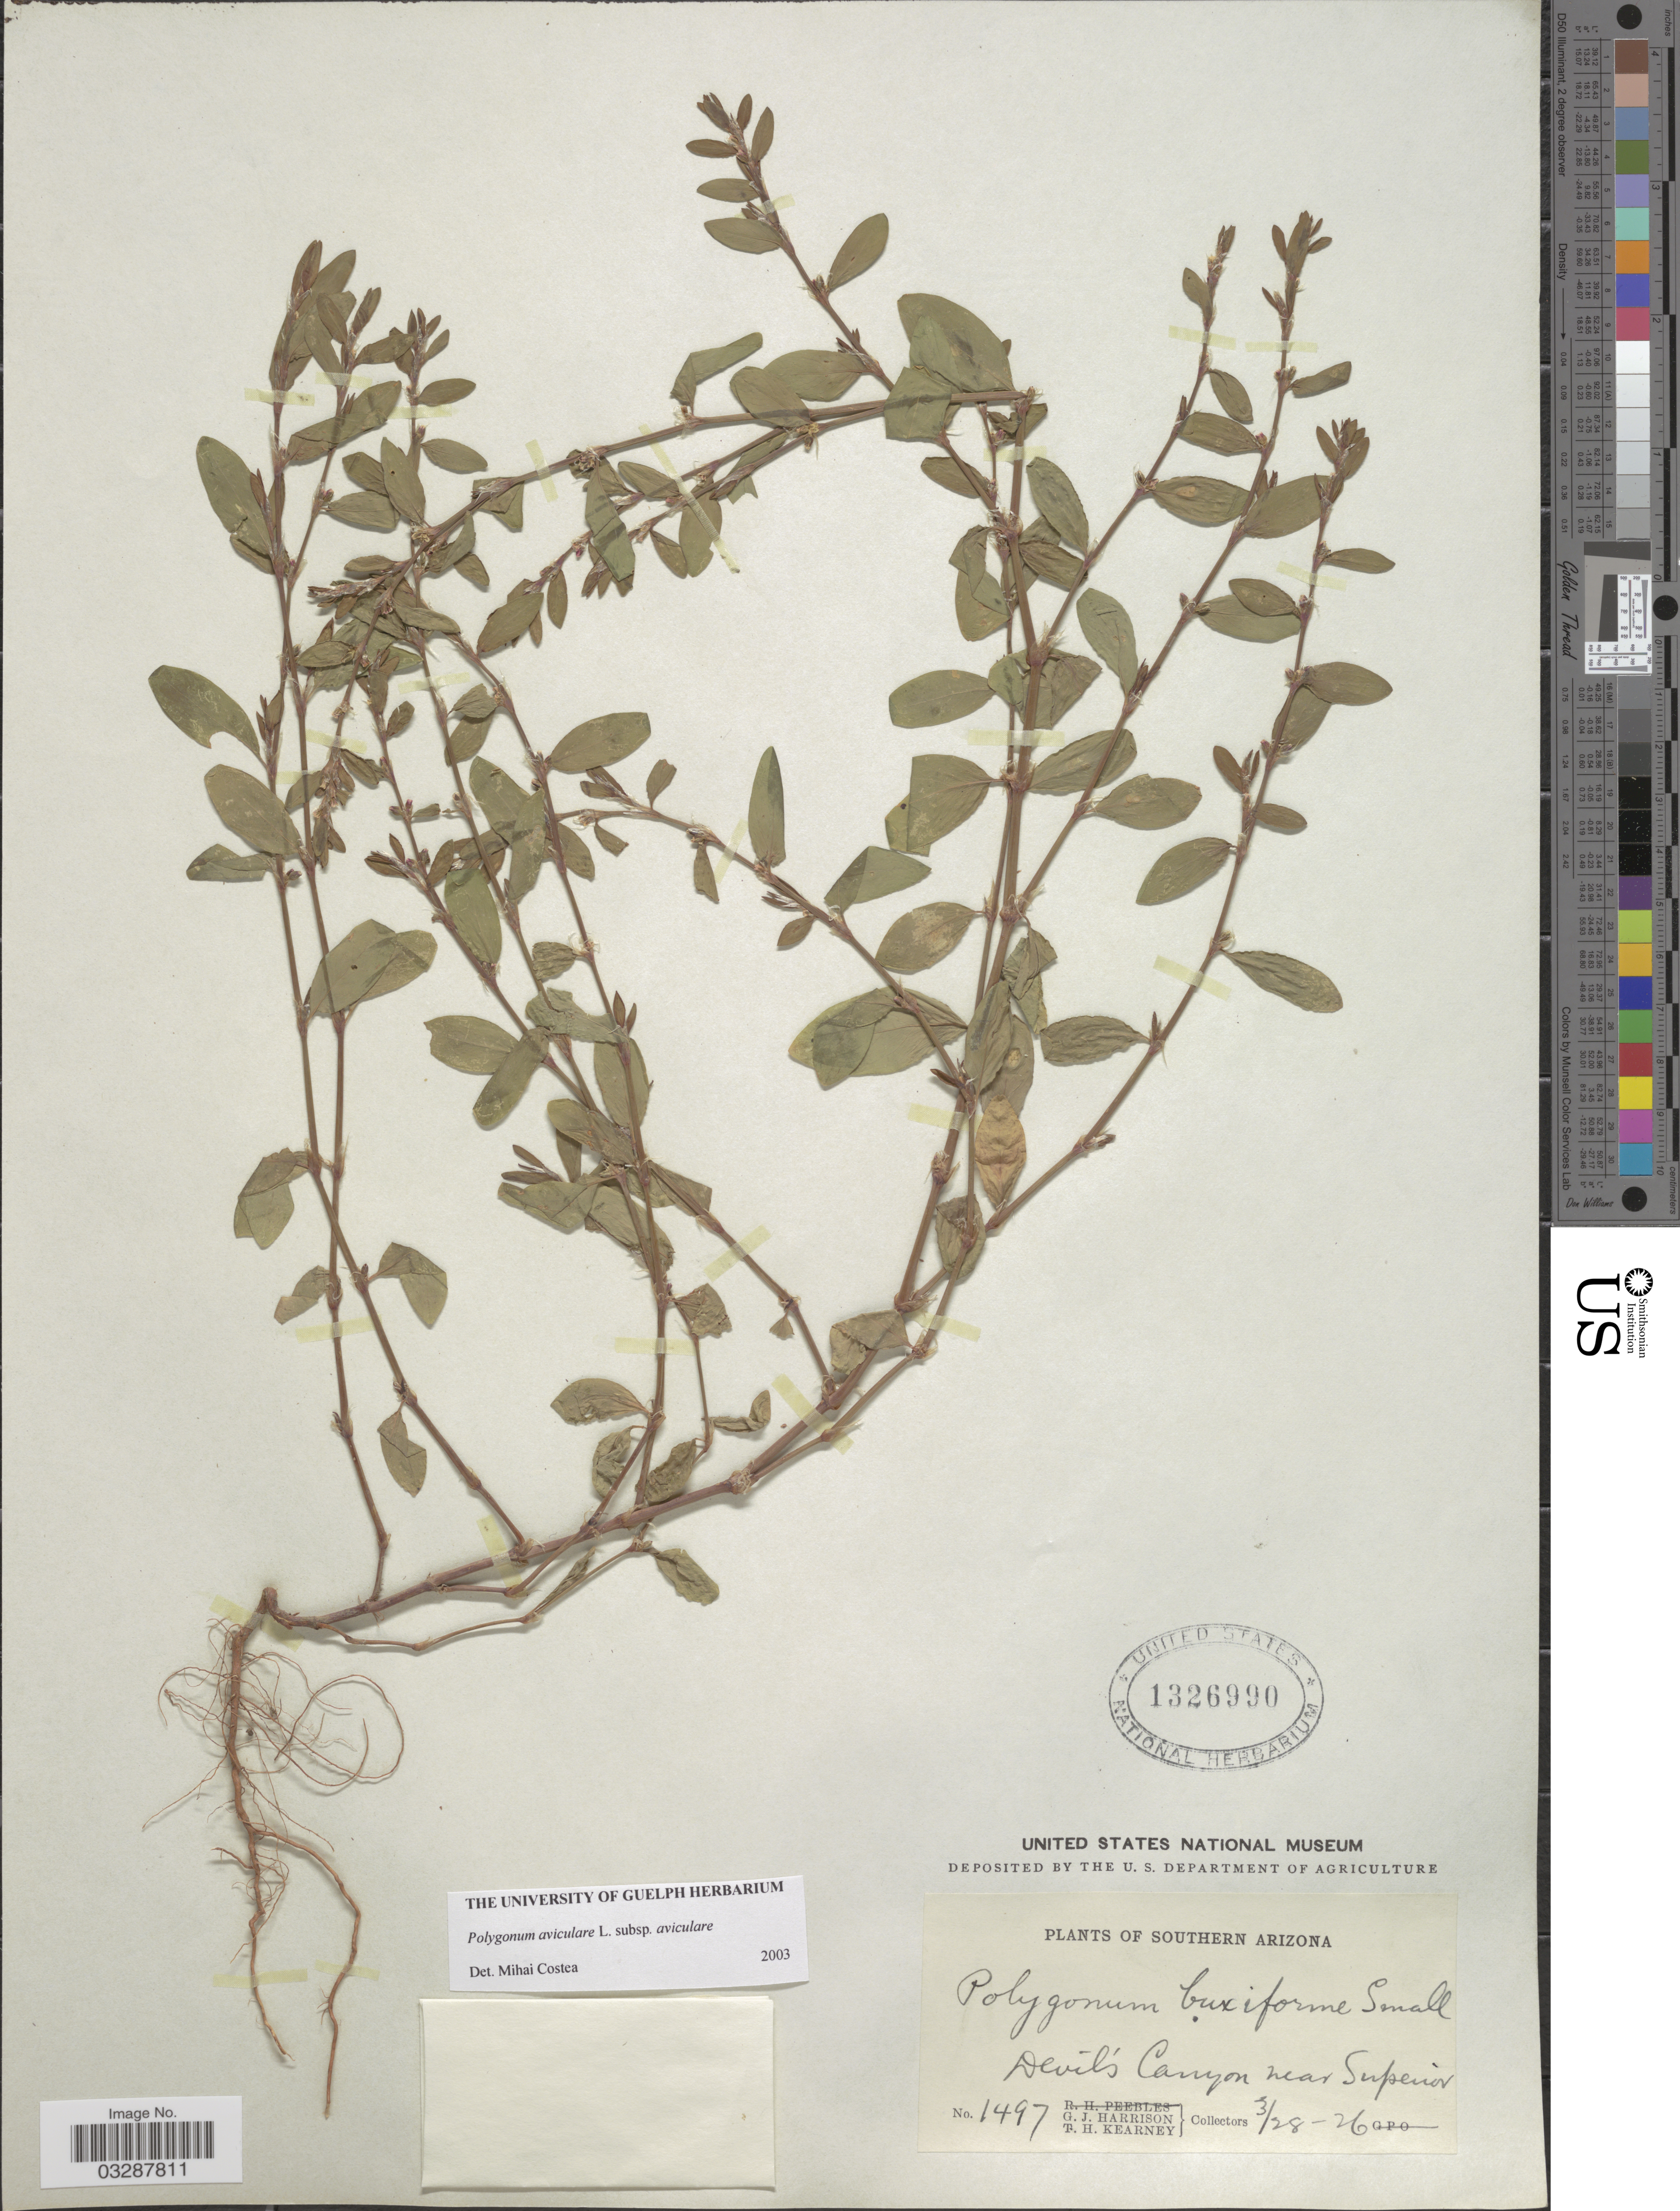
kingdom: Plantae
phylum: Tracheophyta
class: Magnoliopsida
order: Caryophyllales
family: Polygonaceae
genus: Polygonum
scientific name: Polygonum aviculare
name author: L.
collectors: G. J. Harrison & T. H. Kearney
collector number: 1497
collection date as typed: Transcribed d/m/y: 28/3/26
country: United States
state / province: Arizona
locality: Southern Arizona. Devil's Canyon near Superior.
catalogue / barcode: US 1326990